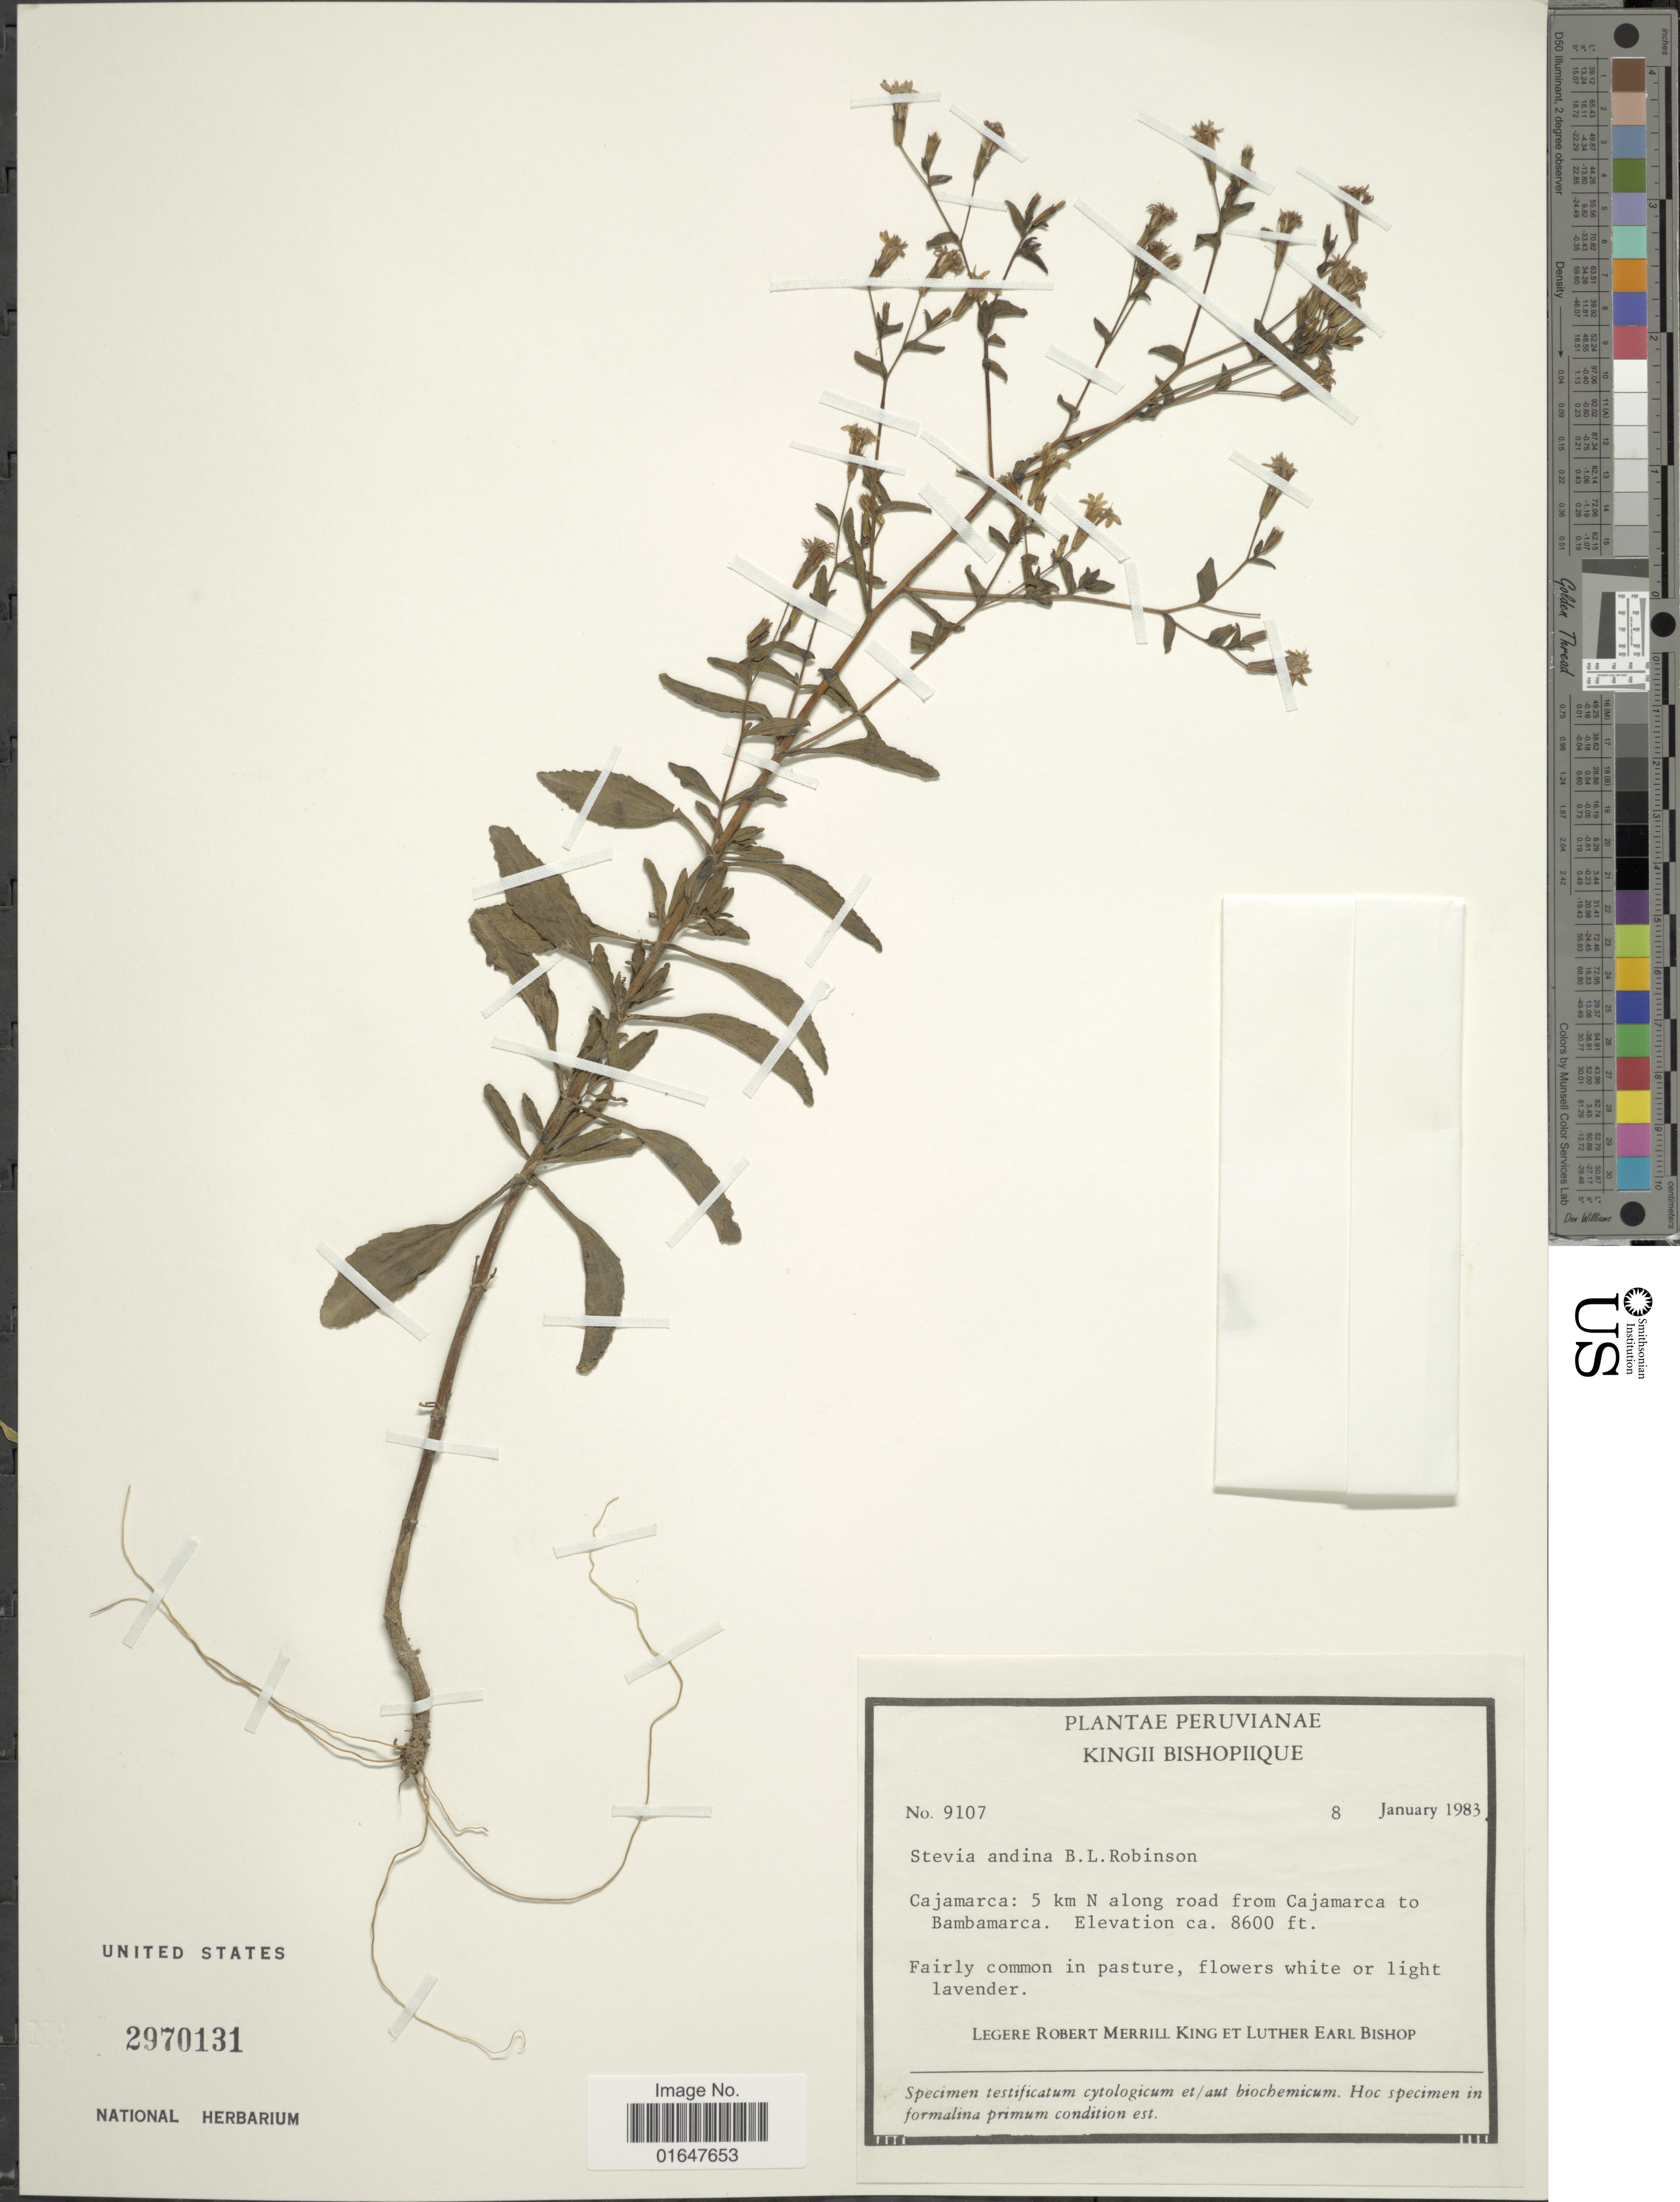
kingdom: Plantae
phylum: Tracheophyta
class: Magnoliopsida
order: Asterales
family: Asteraceae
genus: Stevia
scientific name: Stevia andina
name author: B.L. Rob.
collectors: R. M. King & L. E. Bishop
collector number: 9107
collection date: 1983-01-08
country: Peru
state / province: Cajamarca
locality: Peruvianae, 5 km N along road from Cajamarca to Bambamarca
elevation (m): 2621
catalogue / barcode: US 2970131